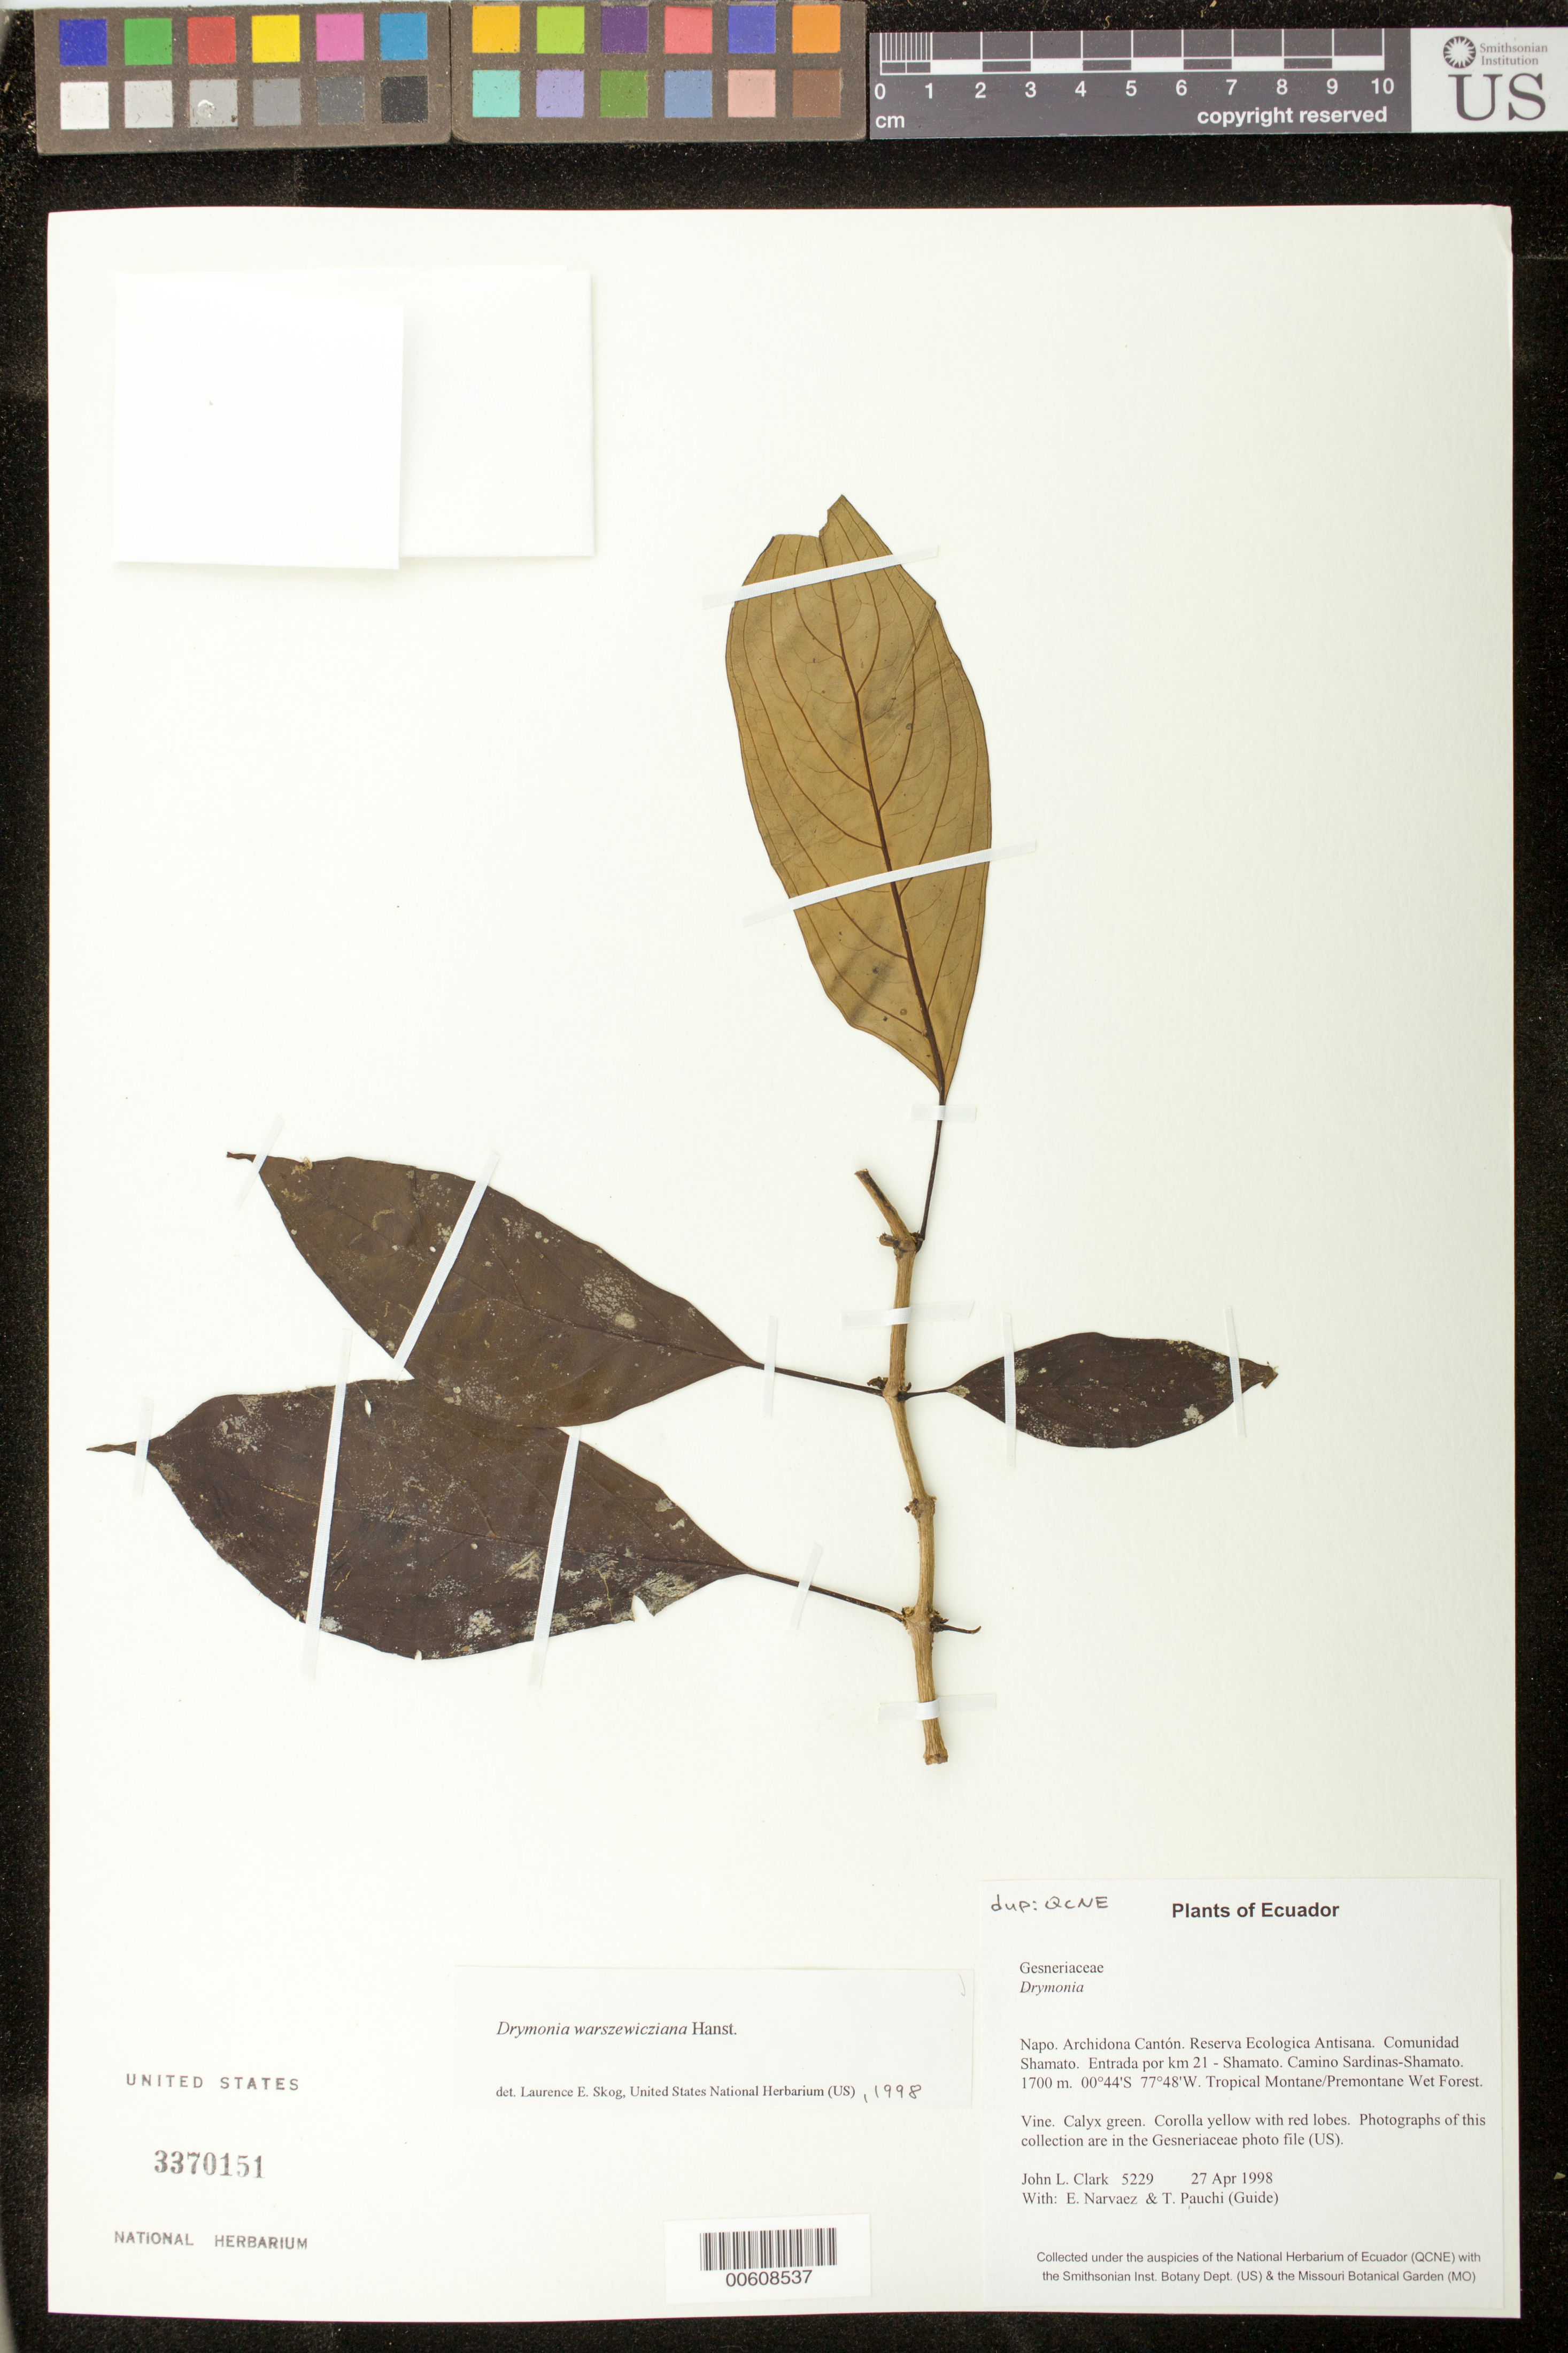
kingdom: Plantae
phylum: Tracheophyta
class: Magnoliopsida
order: Lamiales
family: Gesneriaceae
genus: Drymonia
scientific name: Drymonia warszewicziana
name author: Hanst.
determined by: Skog, Laurence E.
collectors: J. L. Clark, E. Narváez & T. Pauchi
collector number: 5229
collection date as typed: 27 Apr 1998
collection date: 1998-04-27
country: Ecuador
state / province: Napo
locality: Archidona Cantón. Reserva Ecologica Antisana. Comunidad Shamato. Entrada por km 21 - Shamato. Camino Sardinas-Shamato.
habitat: Tropical Montane/Premontane Wet Forest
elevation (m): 1700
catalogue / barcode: US 3370151